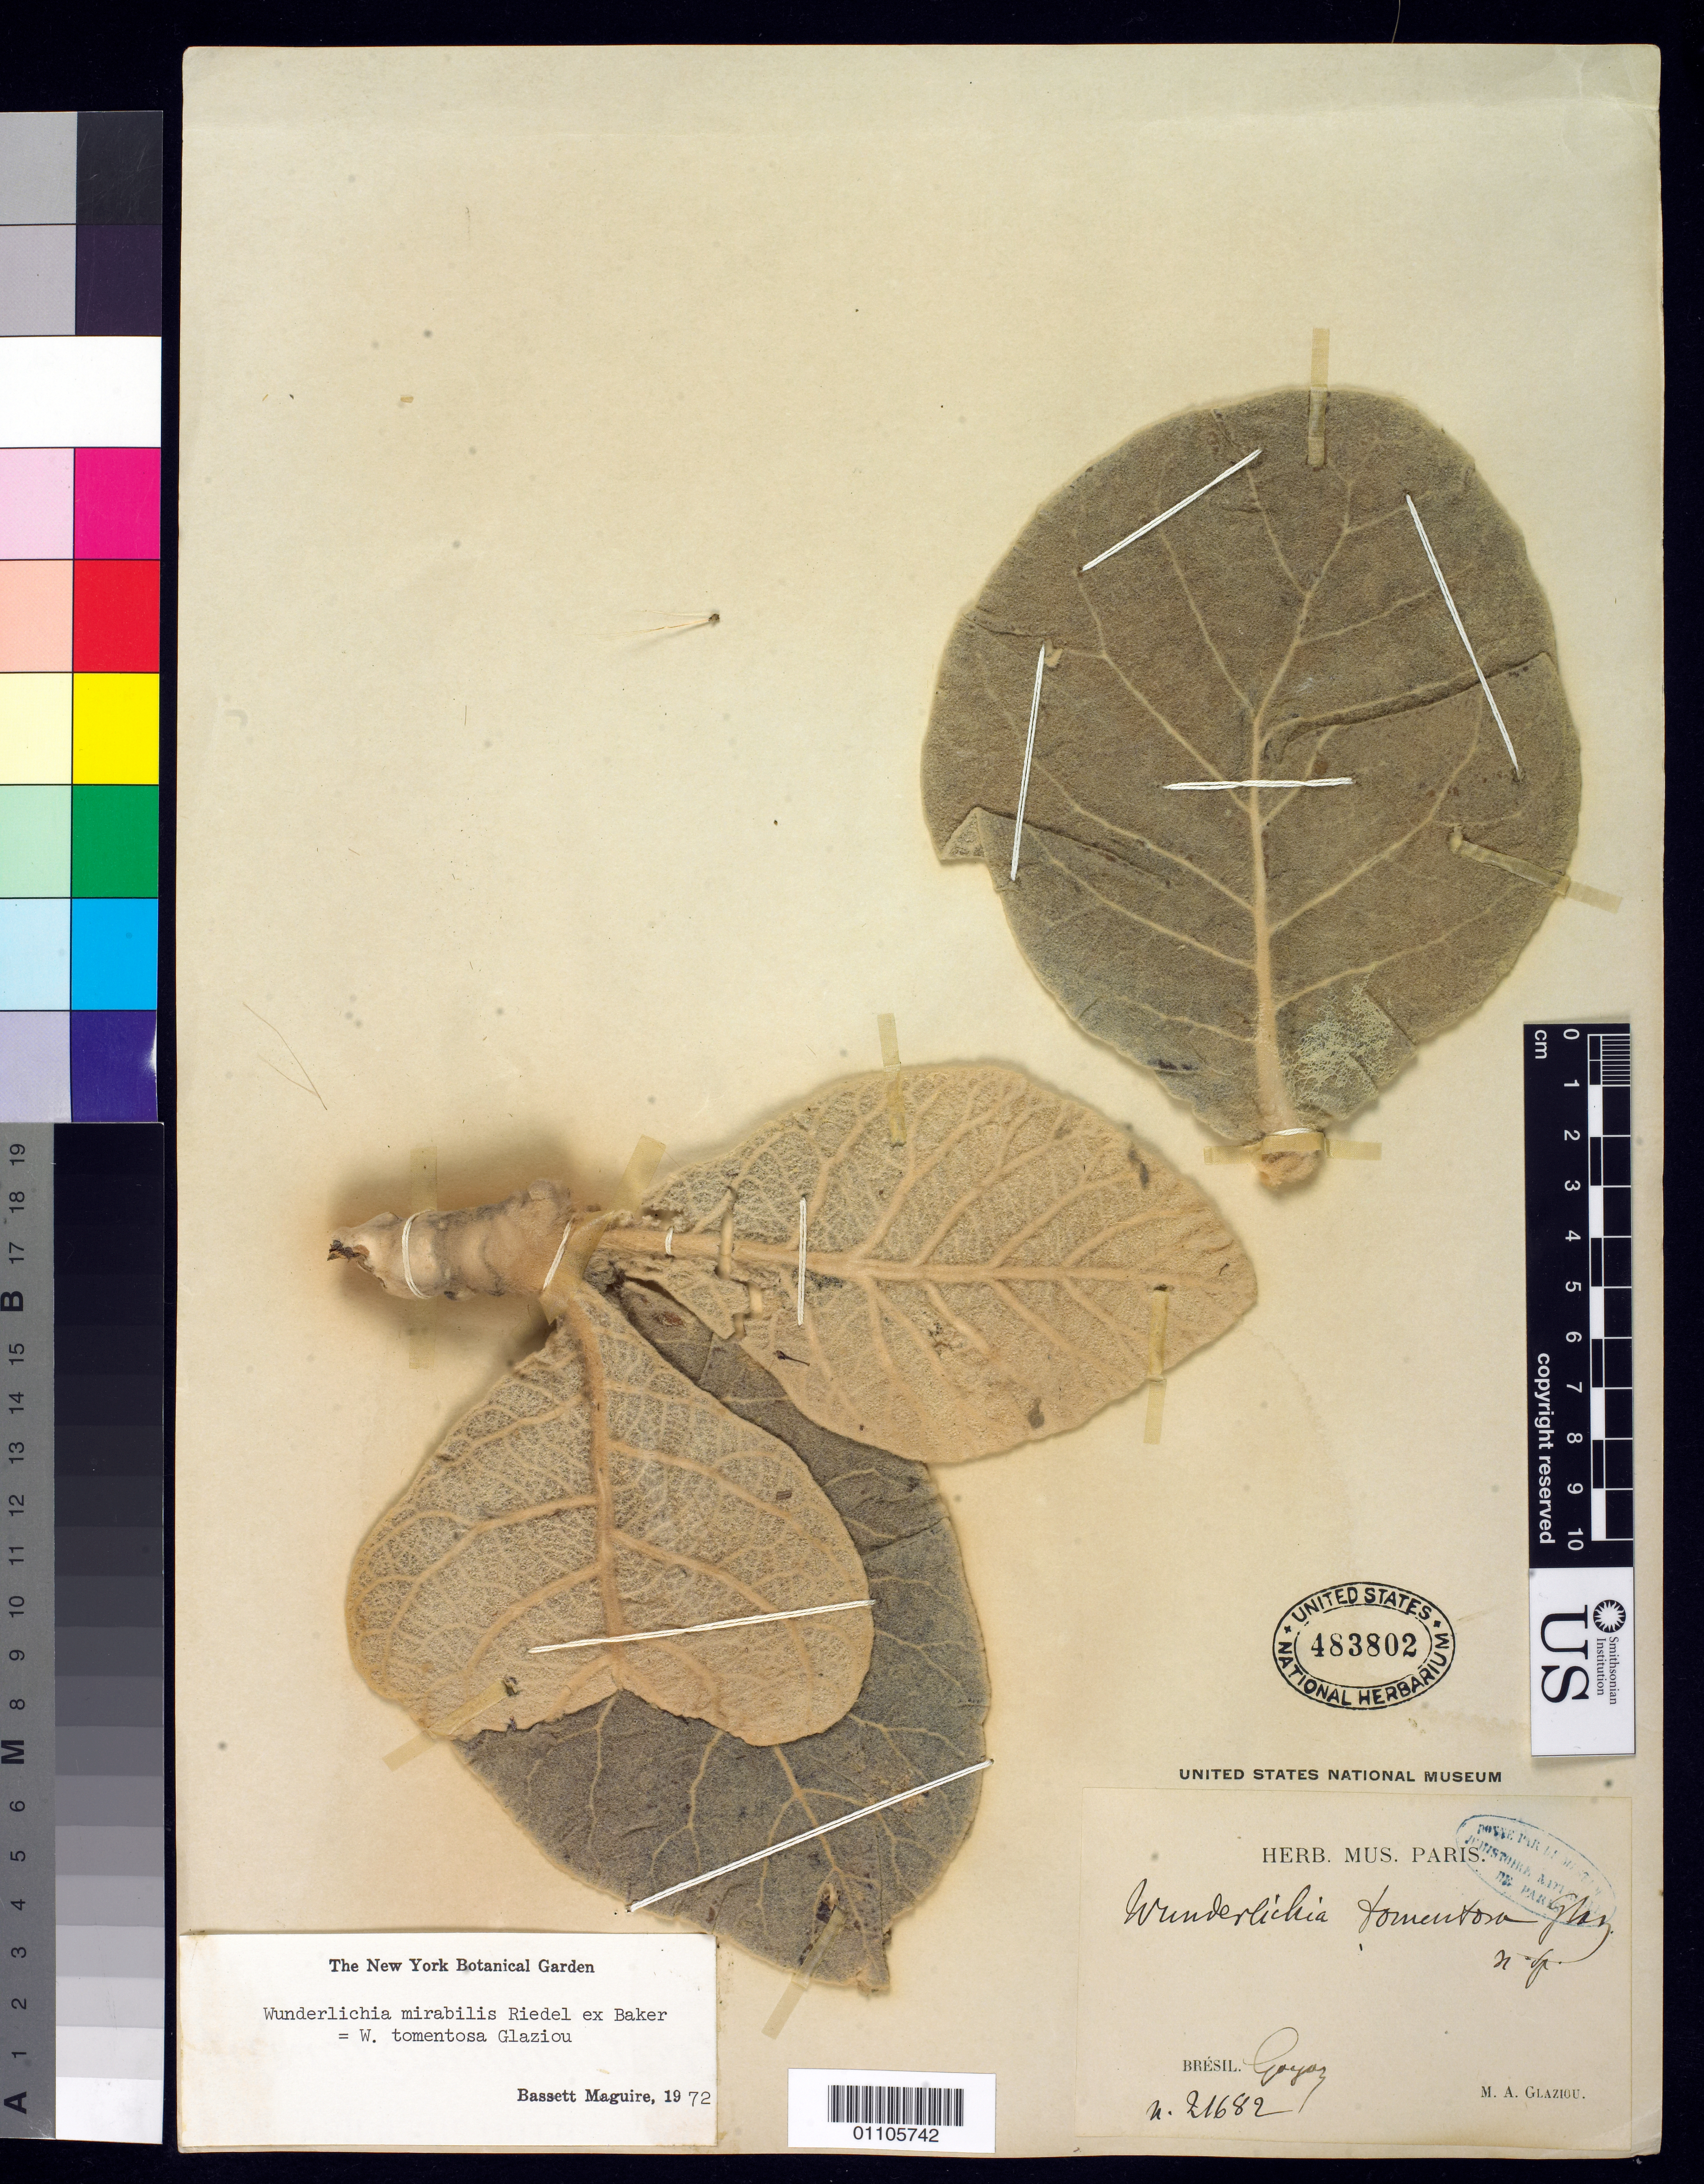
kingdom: Plantae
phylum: Tracheophyta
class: Magnoliopsida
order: Asterales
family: Asteraceae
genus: Wunderlichia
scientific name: Wunderlichia tomentosa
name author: Glaz.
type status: Syntype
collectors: A. F. M. Glaziou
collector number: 21682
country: Brazil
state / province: Goiás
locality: Goyaz.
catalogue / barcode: US 483802